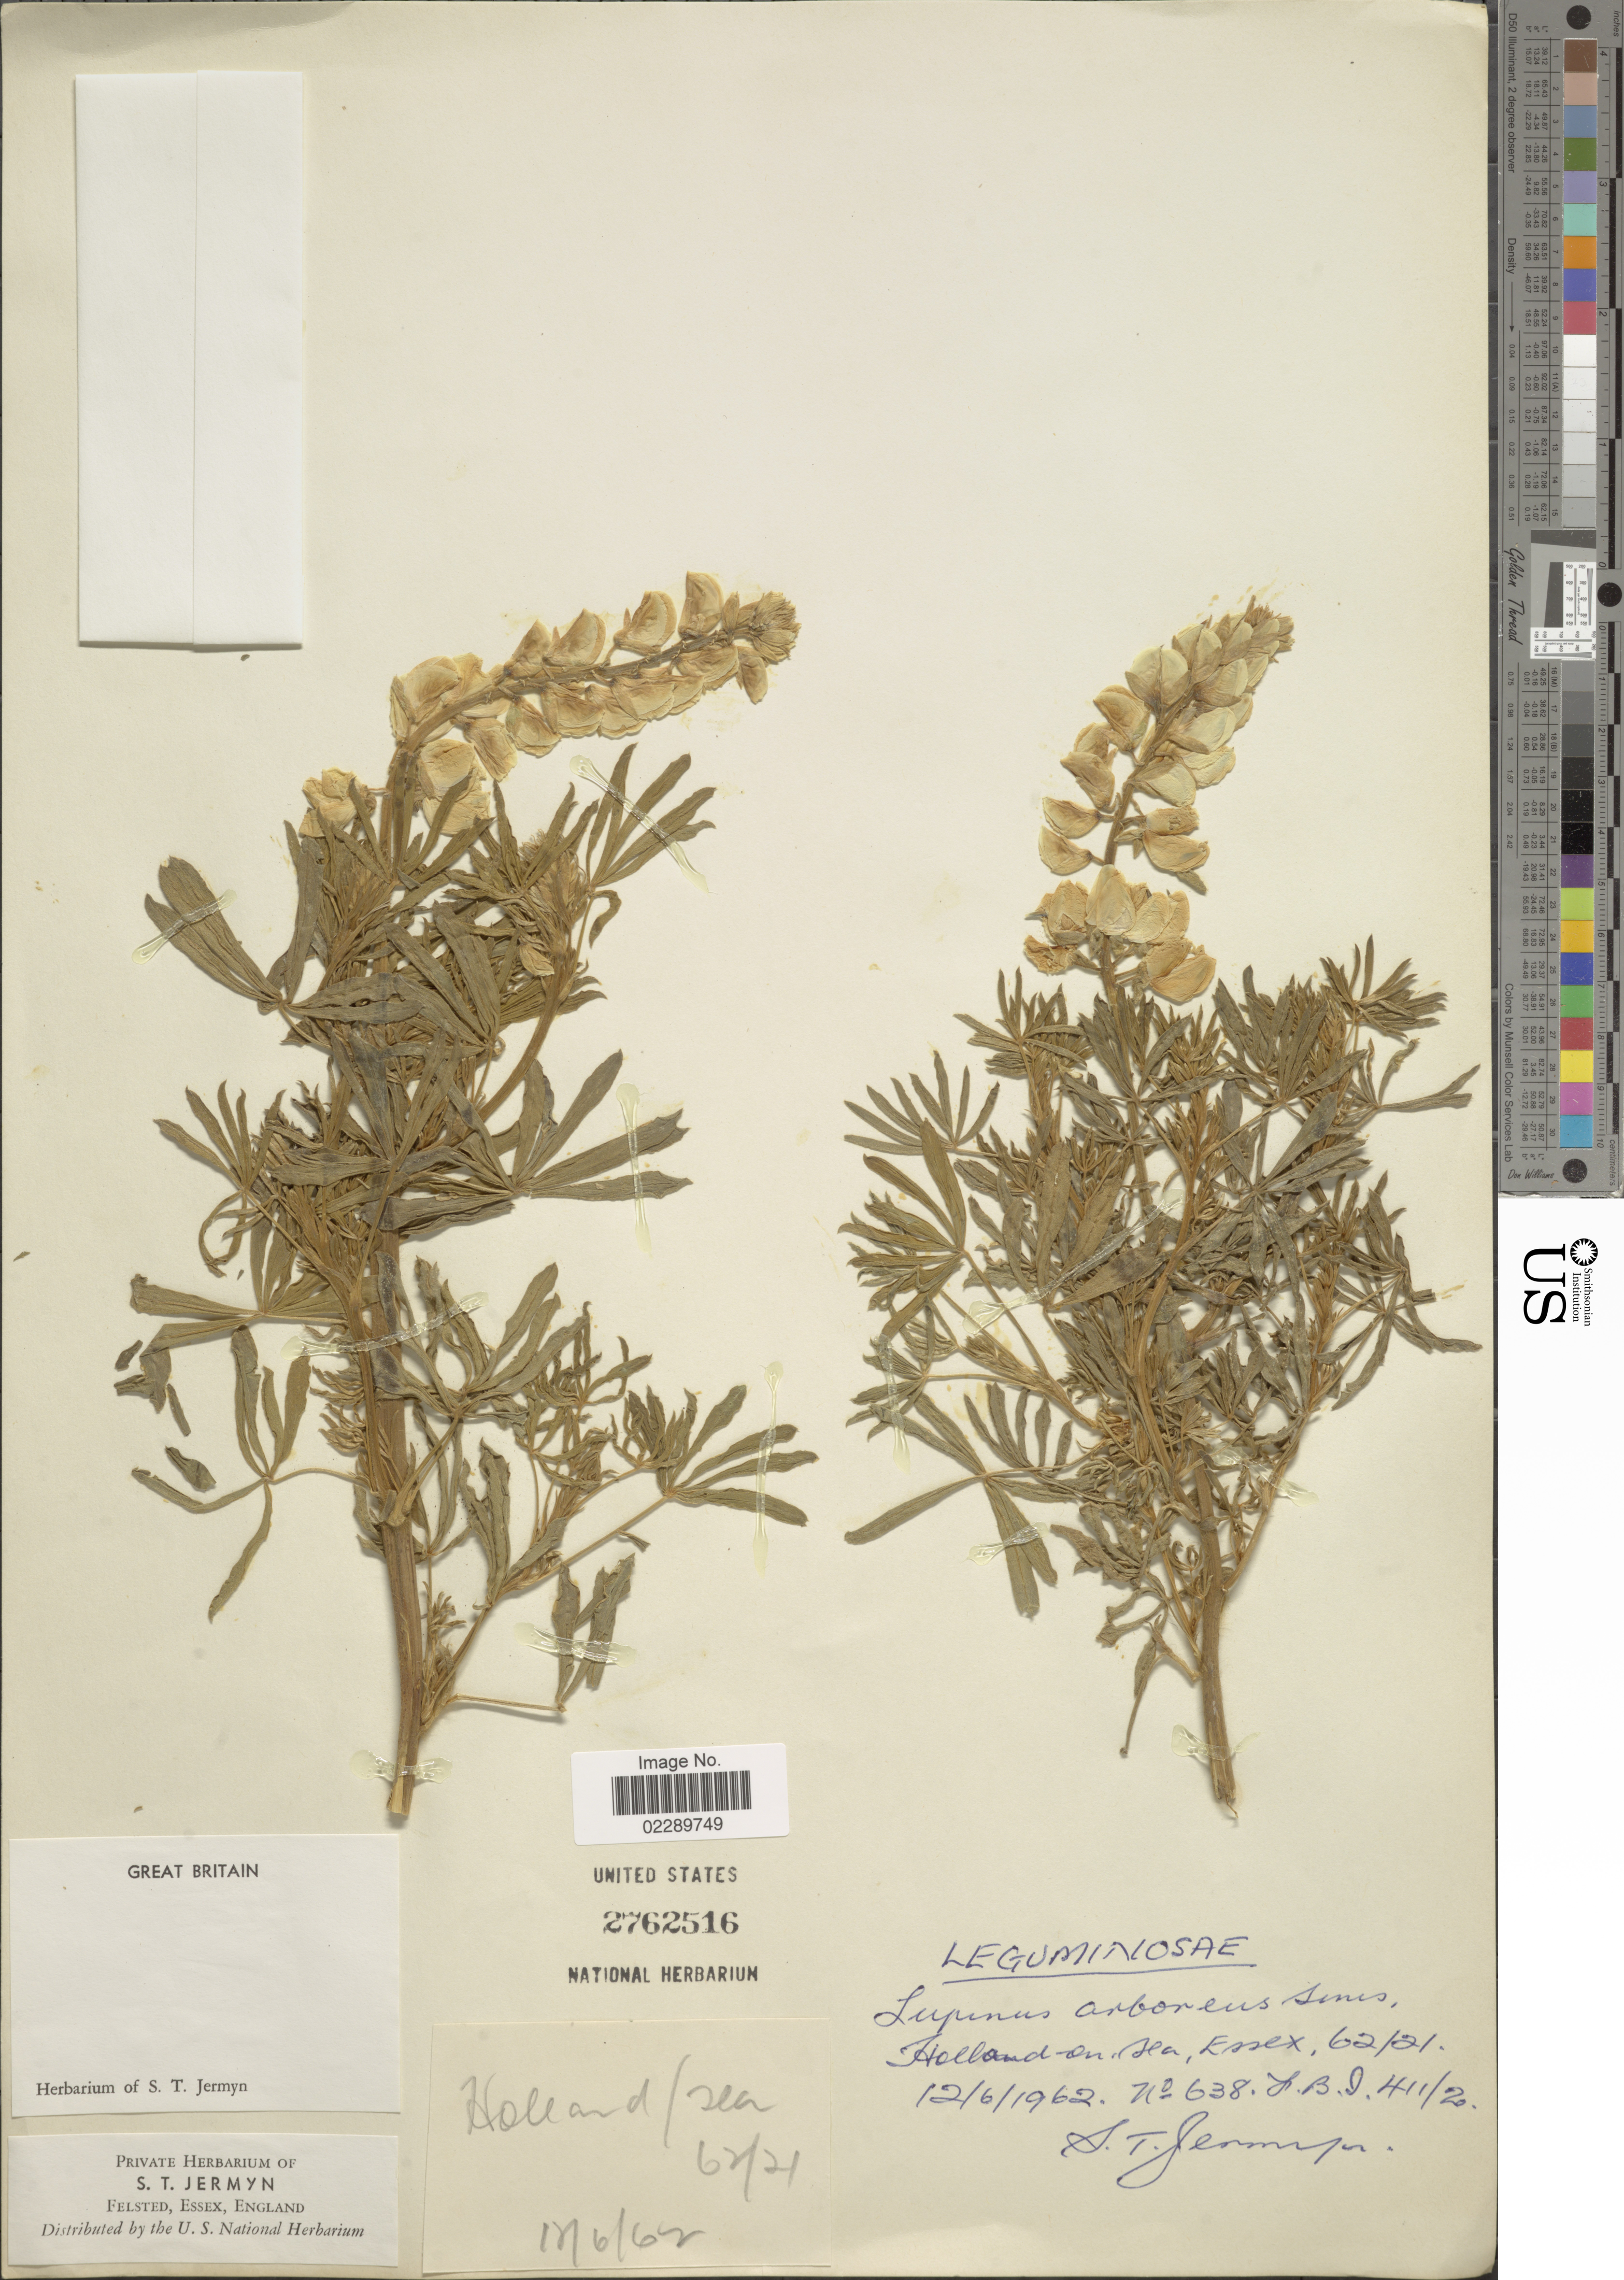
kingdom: Plantae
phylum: Tracheophyta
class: Magnoliopsida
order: Fabales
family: Fabaceae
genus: Lupinus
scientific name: Lupinus arboreus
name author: Sims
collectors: S. Jermyn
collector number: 638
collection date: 1966-06-12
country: United Kingdom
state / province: England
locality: Great Britain. Holland on sea, Essex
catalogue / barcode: US 2762516